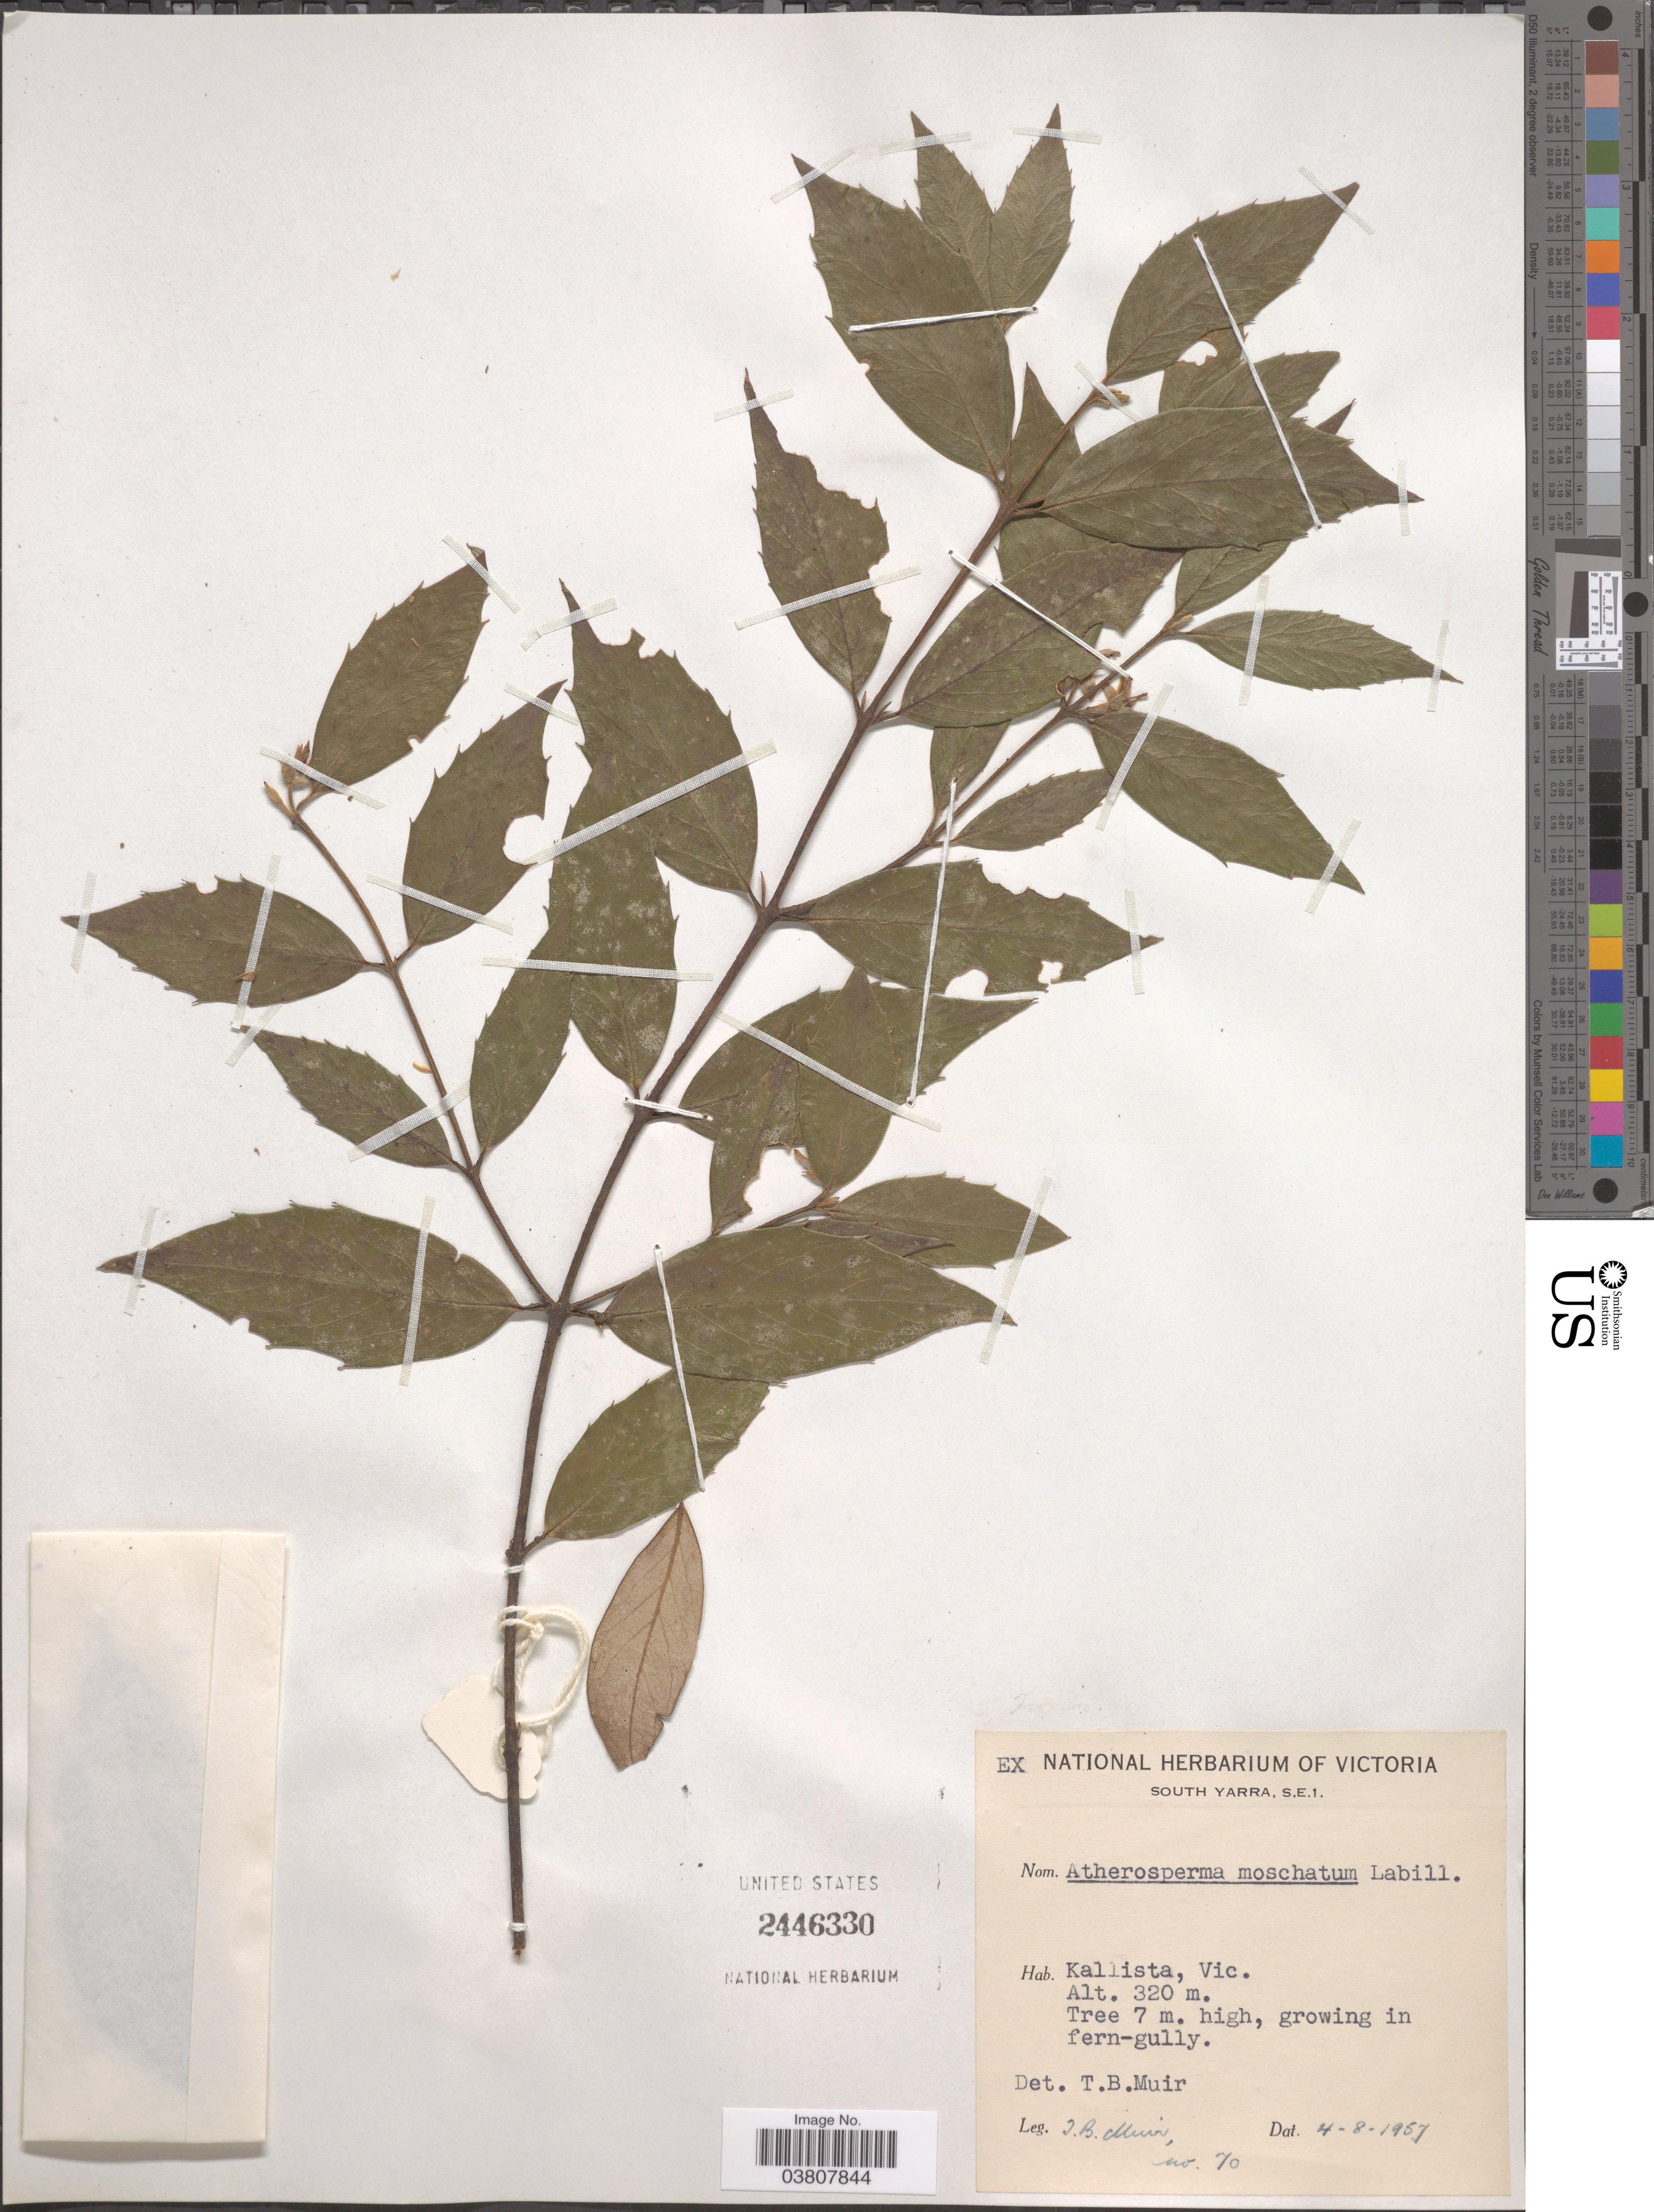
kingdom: Plantae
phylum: Tracheophyta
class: Magnoliopsida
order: Laurales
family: Atherospermataceae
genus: Atherosperma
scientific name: Atherosperma moschatum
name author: Labill.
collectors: J. Muir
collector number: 70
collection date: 1957-08-04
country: Australia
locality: Kallista, Vic.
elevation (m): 320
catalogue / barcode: US 2446330